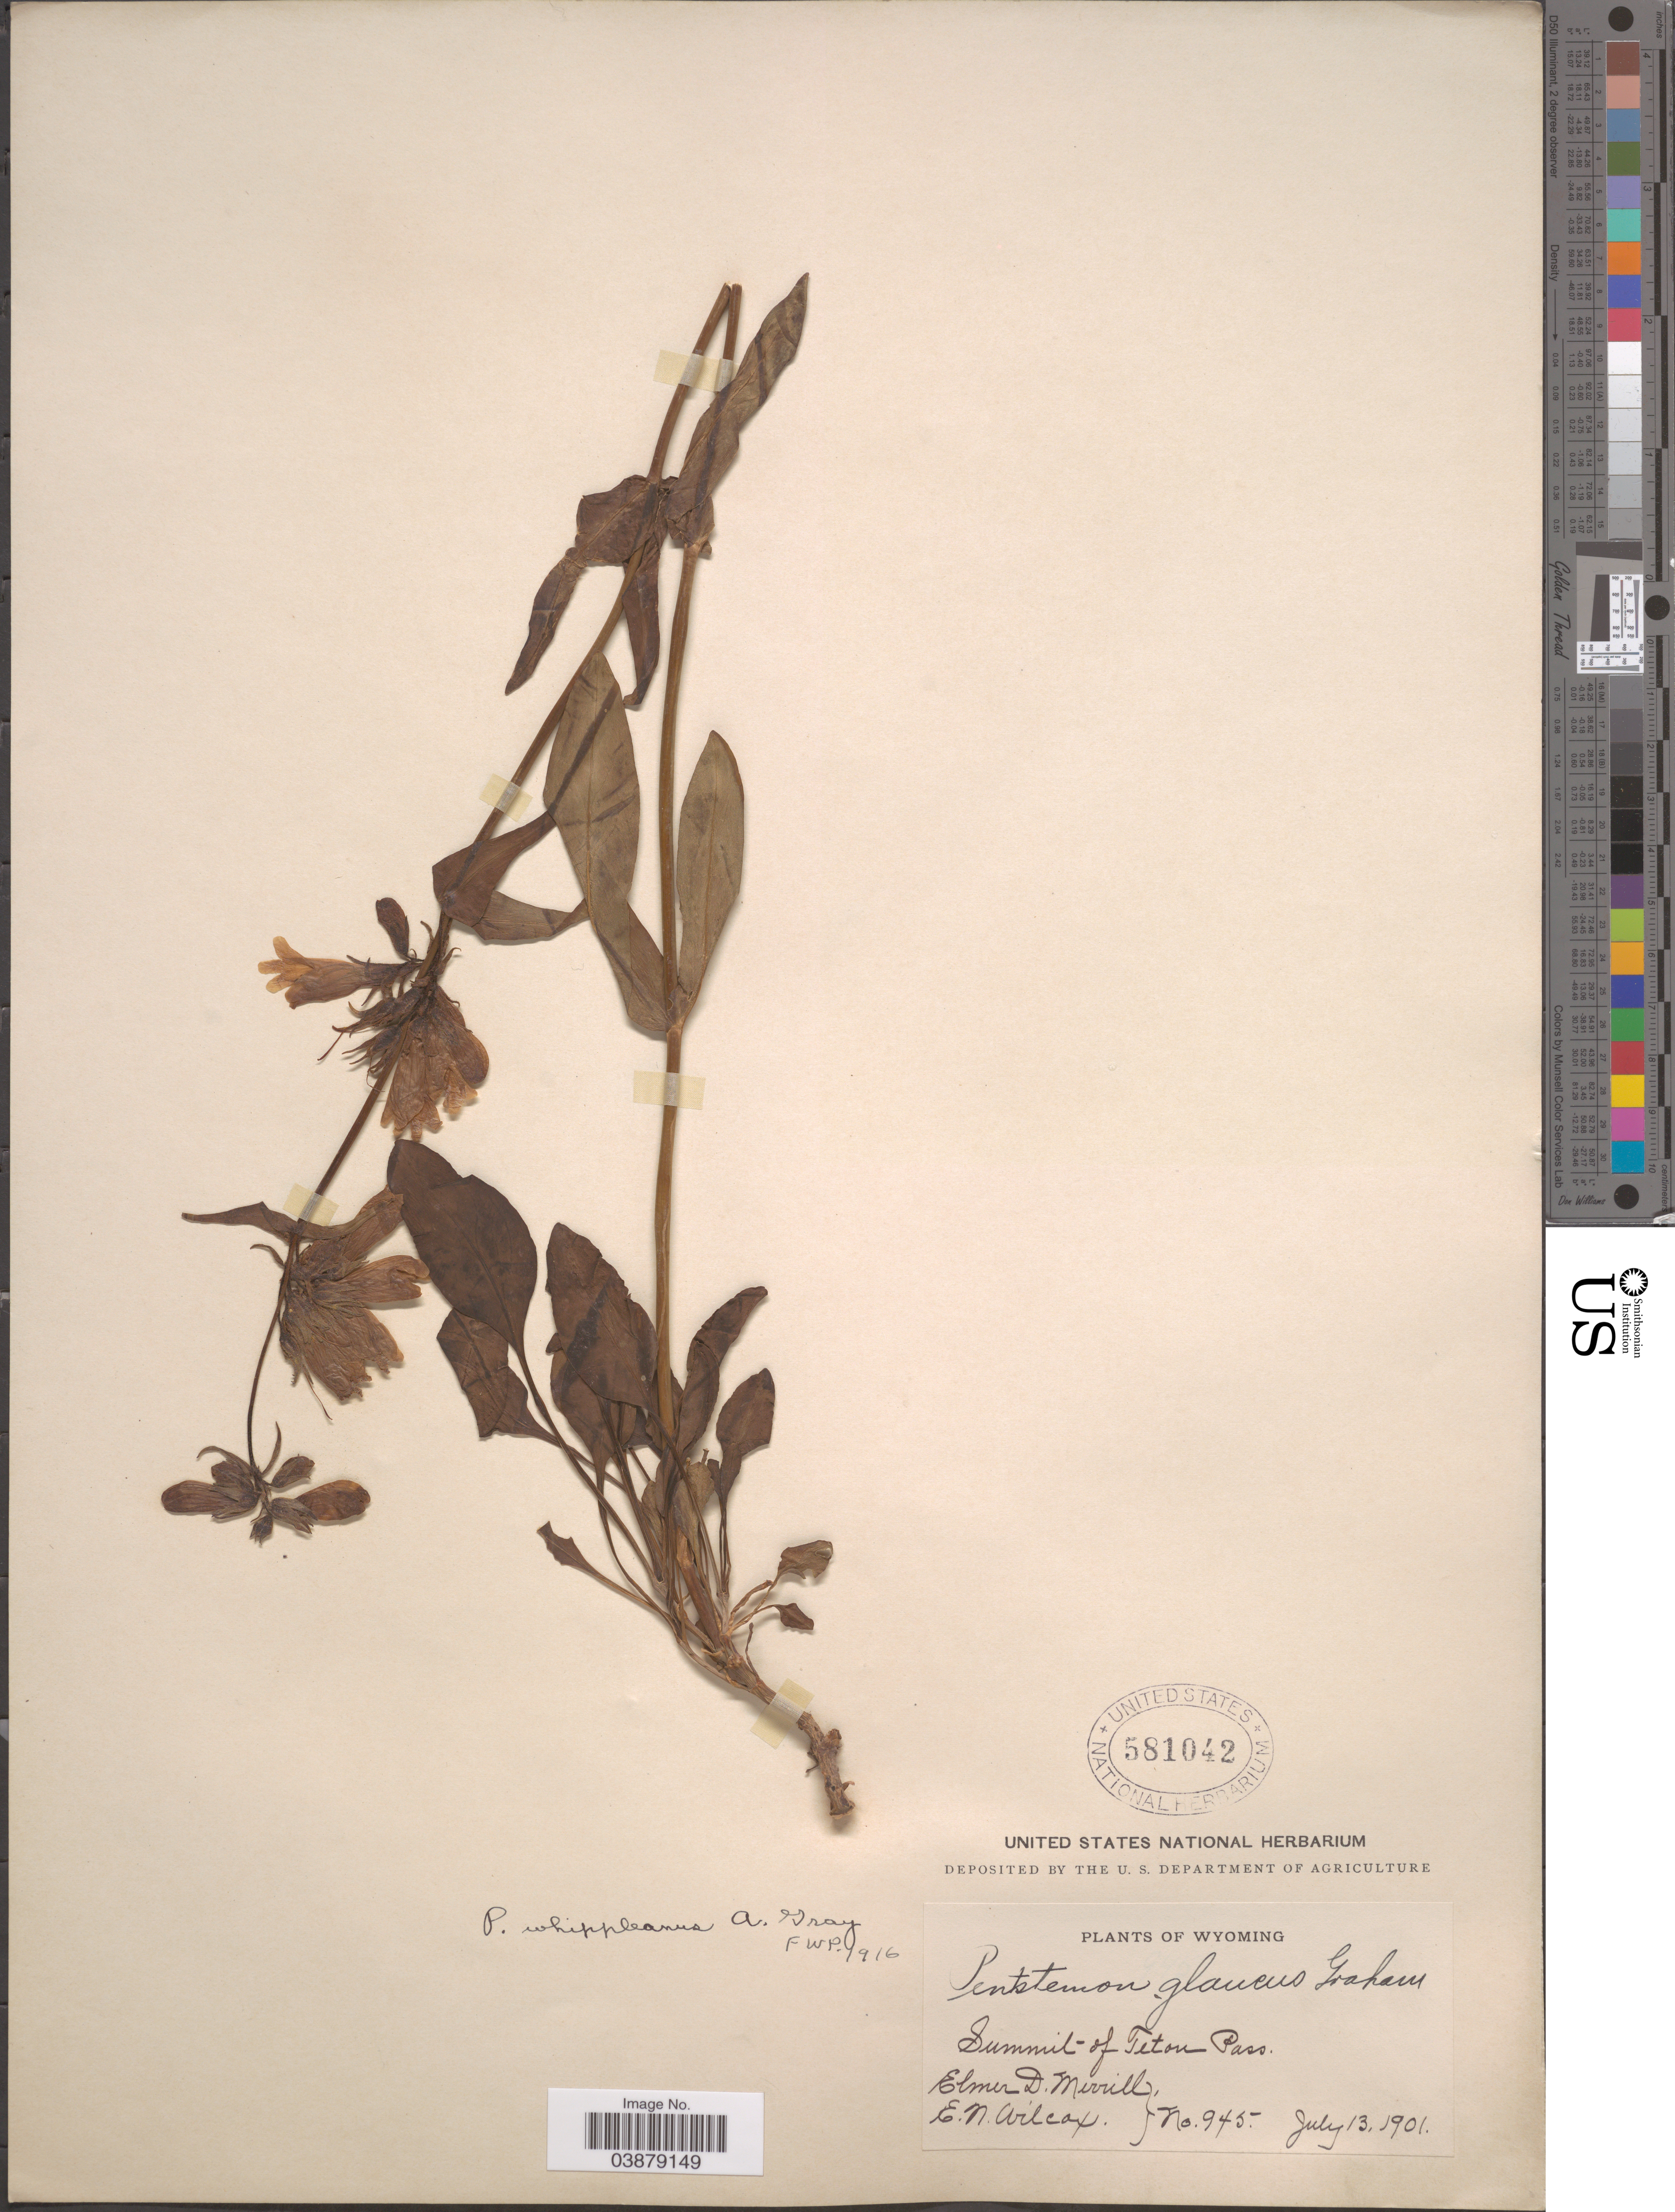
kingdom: Plantae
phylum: Tracheophyta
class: Magnoliopsida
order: Lamiales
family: Plantaginaceae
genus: Penstemon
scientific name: Penstemon whippleanus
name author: A. Gray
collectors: E. D. Merrill & E. Wilcox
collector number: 945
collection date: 1901-07-13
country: United States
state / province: Wyoming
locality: Summit of Teton Pass.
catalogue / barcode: US 581042